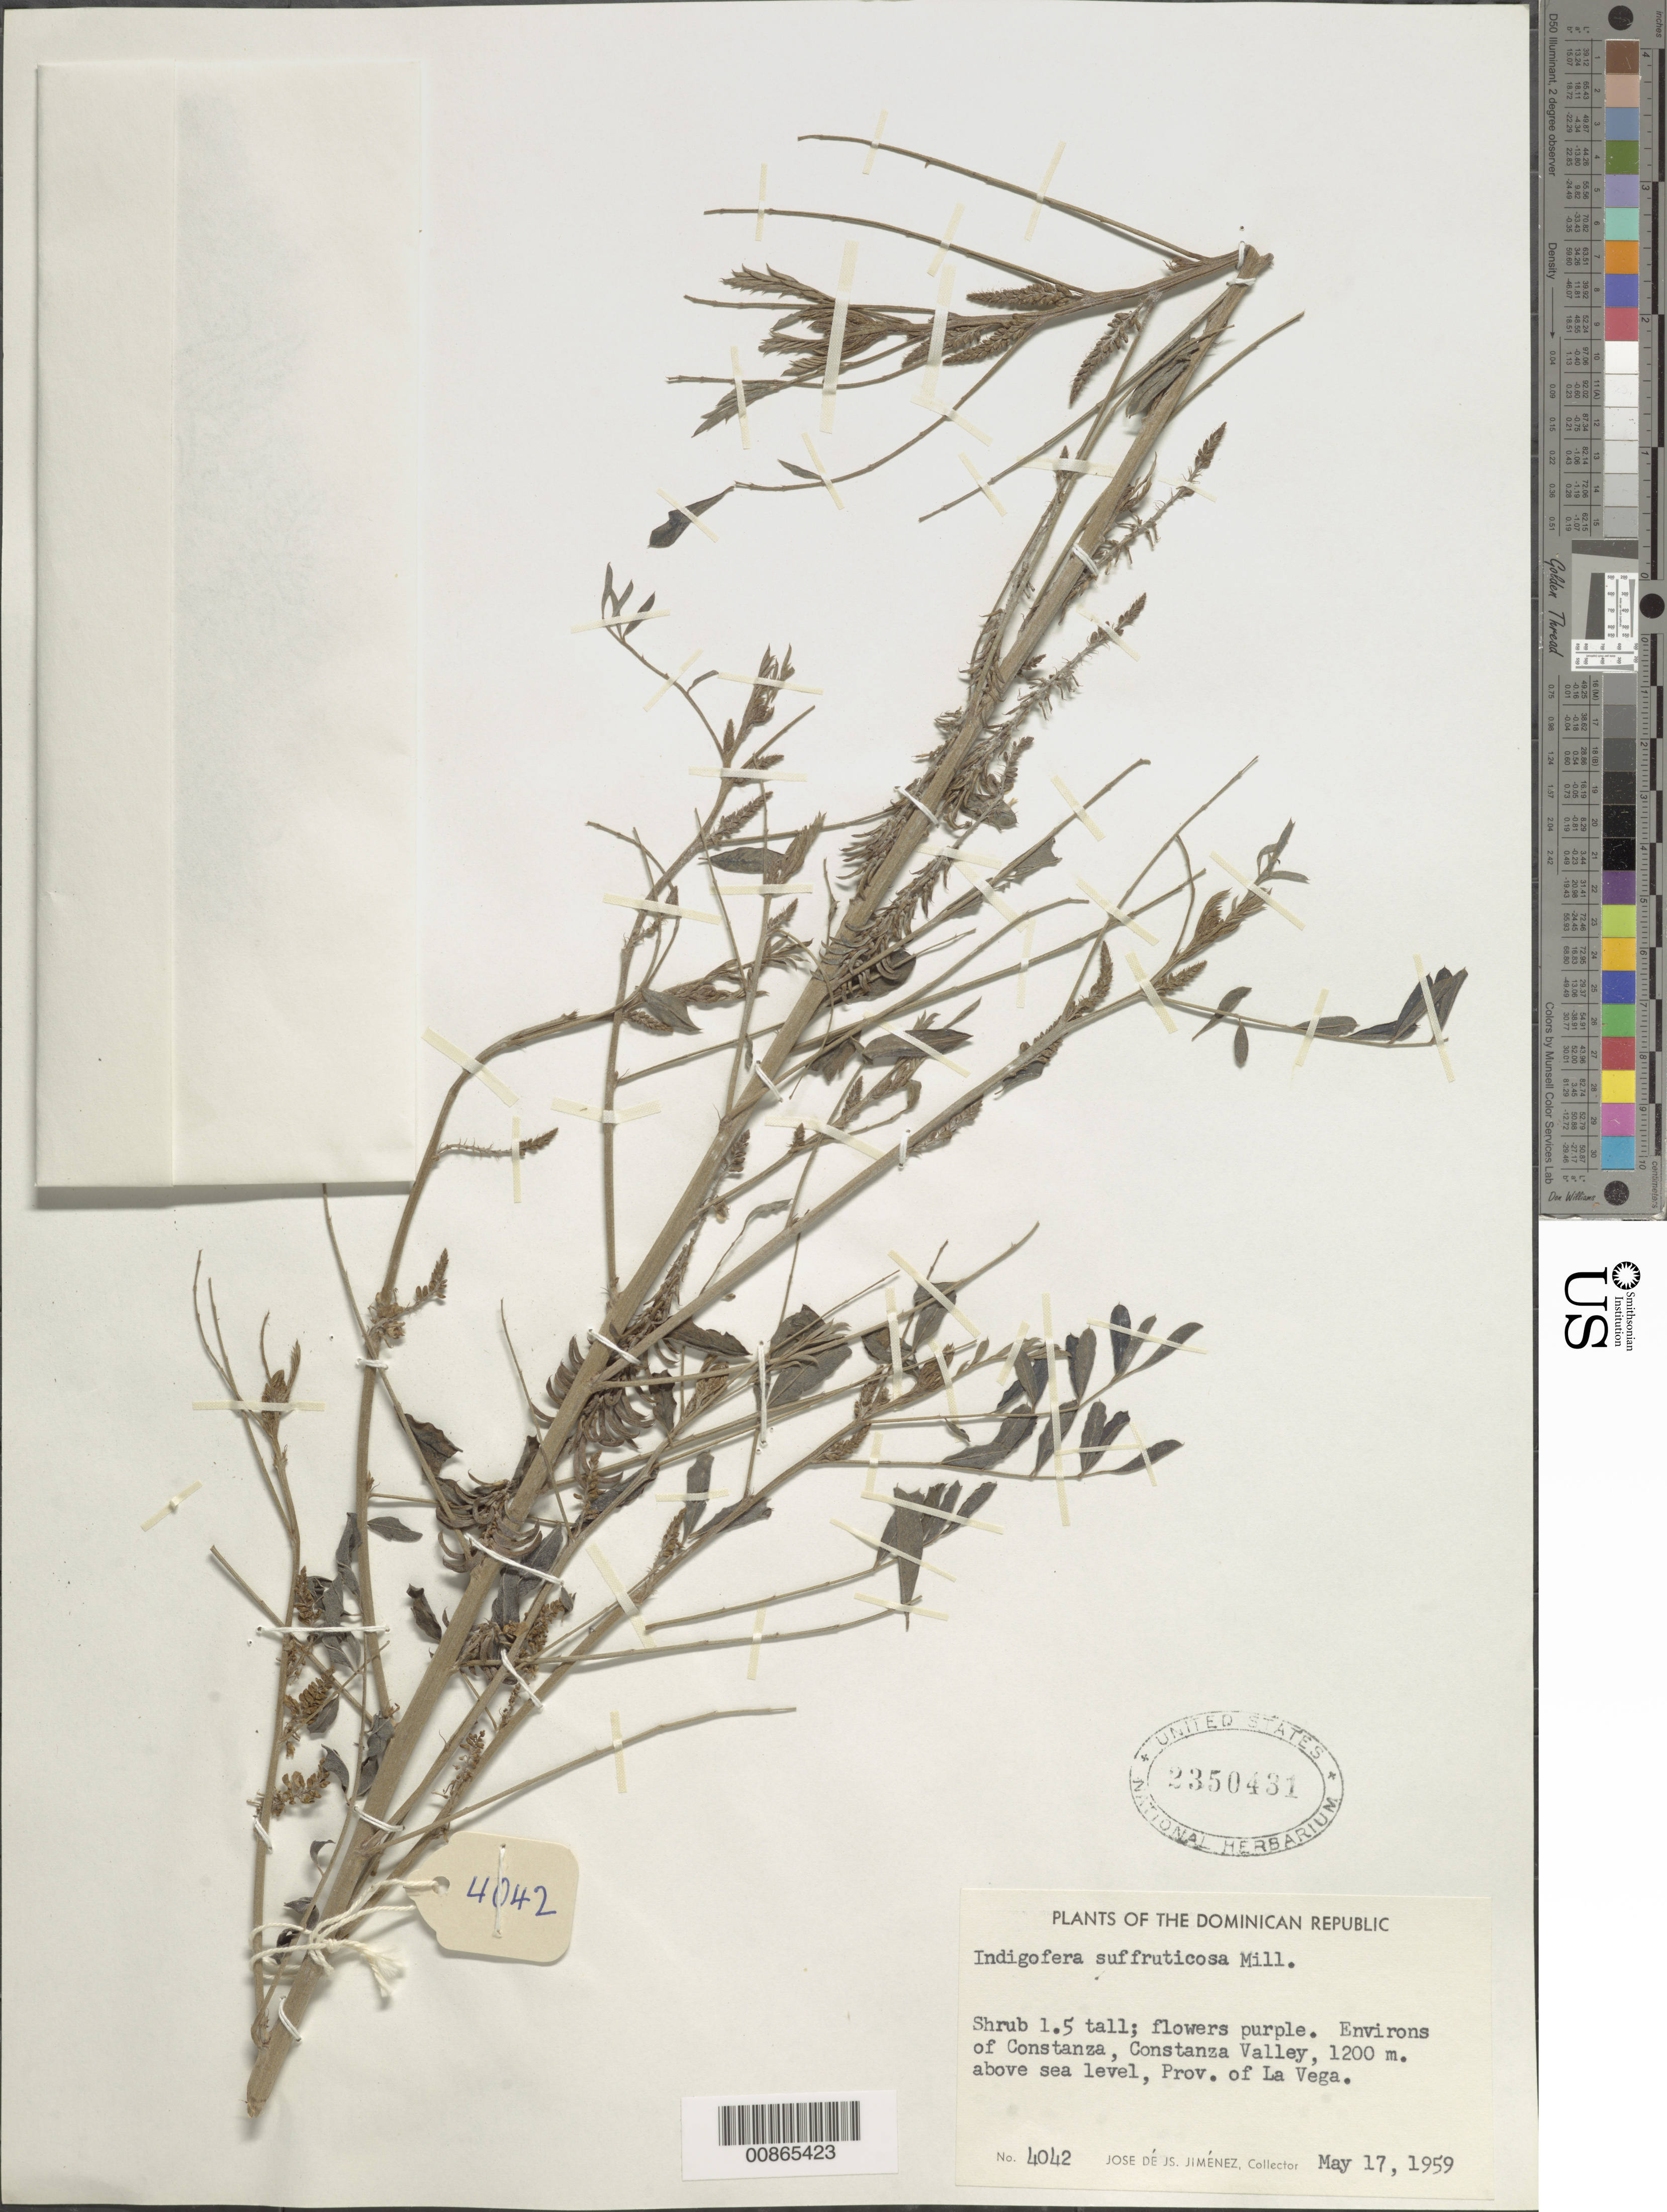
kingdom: Plantae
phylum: Tracheophyta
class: Magnoliopsida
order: Fabales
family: Fabaceae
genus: Indigofera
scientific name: Indigofera suffruticosa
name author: Mill.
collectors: J. J. Jiménez Almonte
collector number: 4042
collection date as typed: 17 May 1959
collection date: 1959-05-17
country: Dominican Republic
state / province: La Vega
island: Hispaniola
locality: Environs of Constanza, Constanza Valley.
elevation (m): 1200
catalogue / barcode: US 2350431